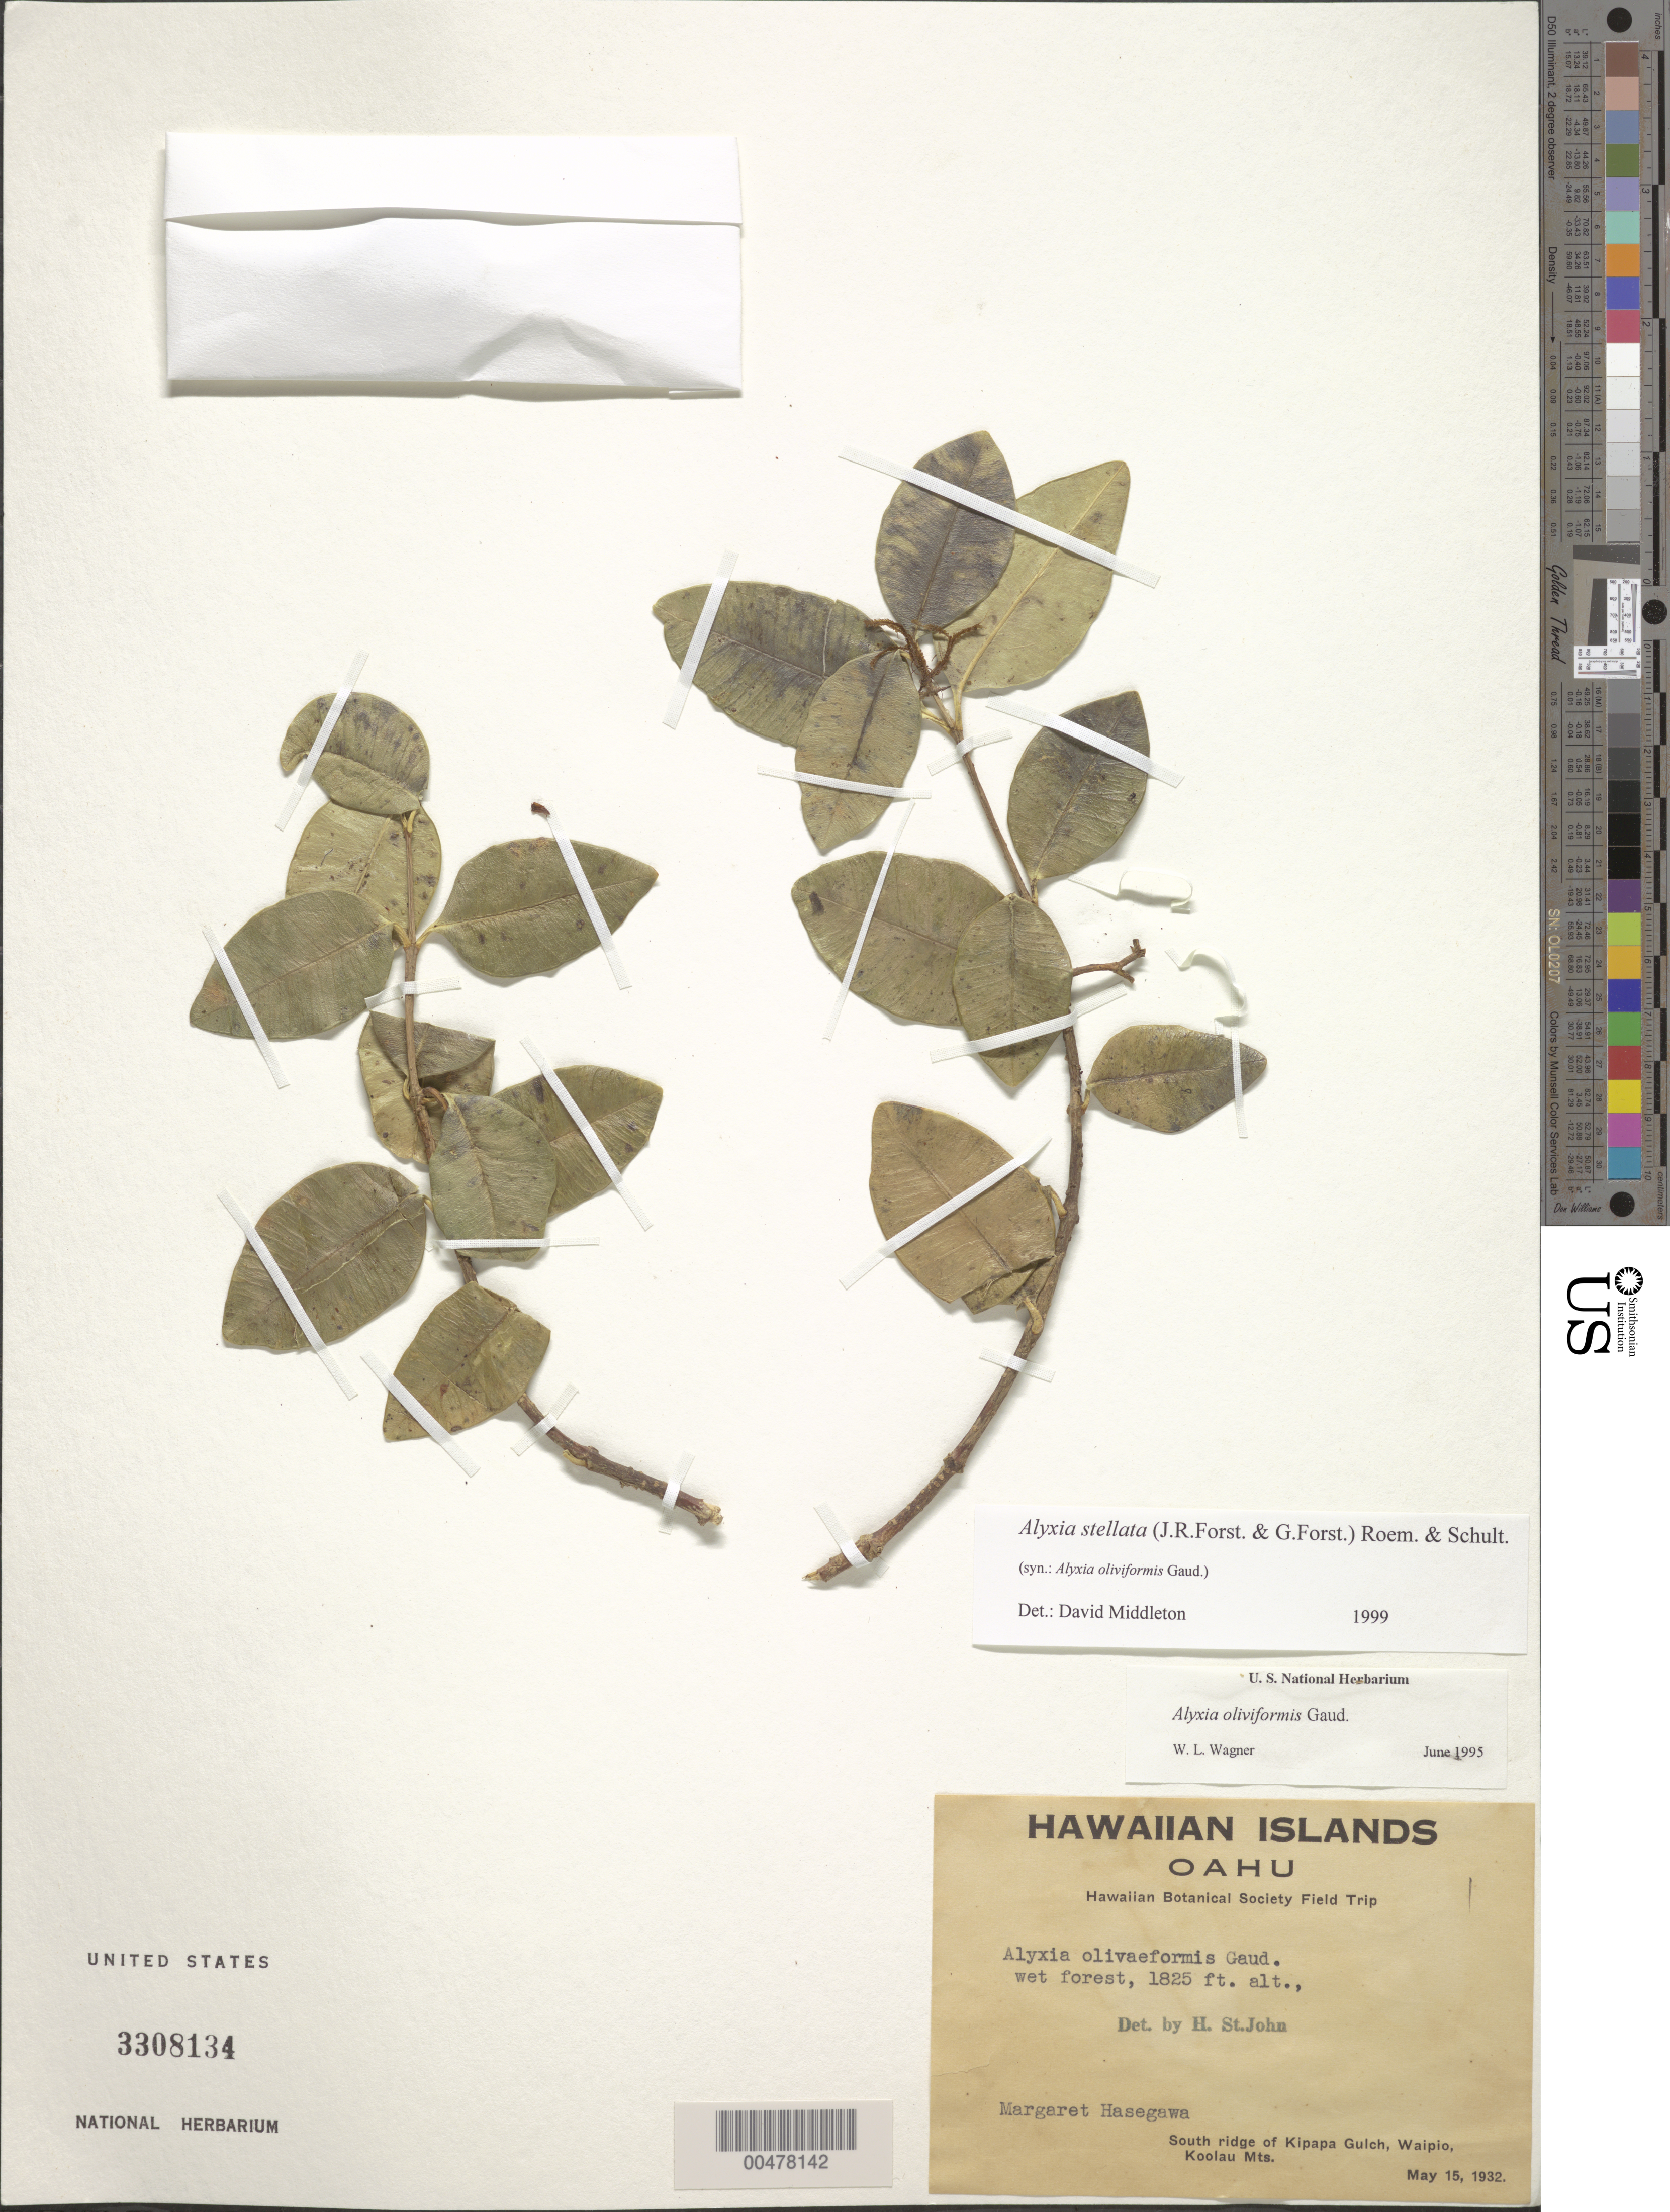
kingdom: Plantae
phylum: Tracheophyta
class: Magnoliopsida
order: Gentianales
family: Apocynaceae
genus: Alyxia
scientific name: Alyxia stellata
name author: (J.R. Forst. & G. Forst.) Roem. & Schult.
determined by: Middleton, D. J.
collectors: M. Hasegawa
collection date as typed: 15 May 1932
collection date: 1932-05-15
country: United States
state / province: Hawaii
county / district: Honolulu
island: Oahu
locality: S ridge of Kipapa Gulch, Waipio, Koolau Mts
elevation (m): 556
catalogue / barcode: US 3308134